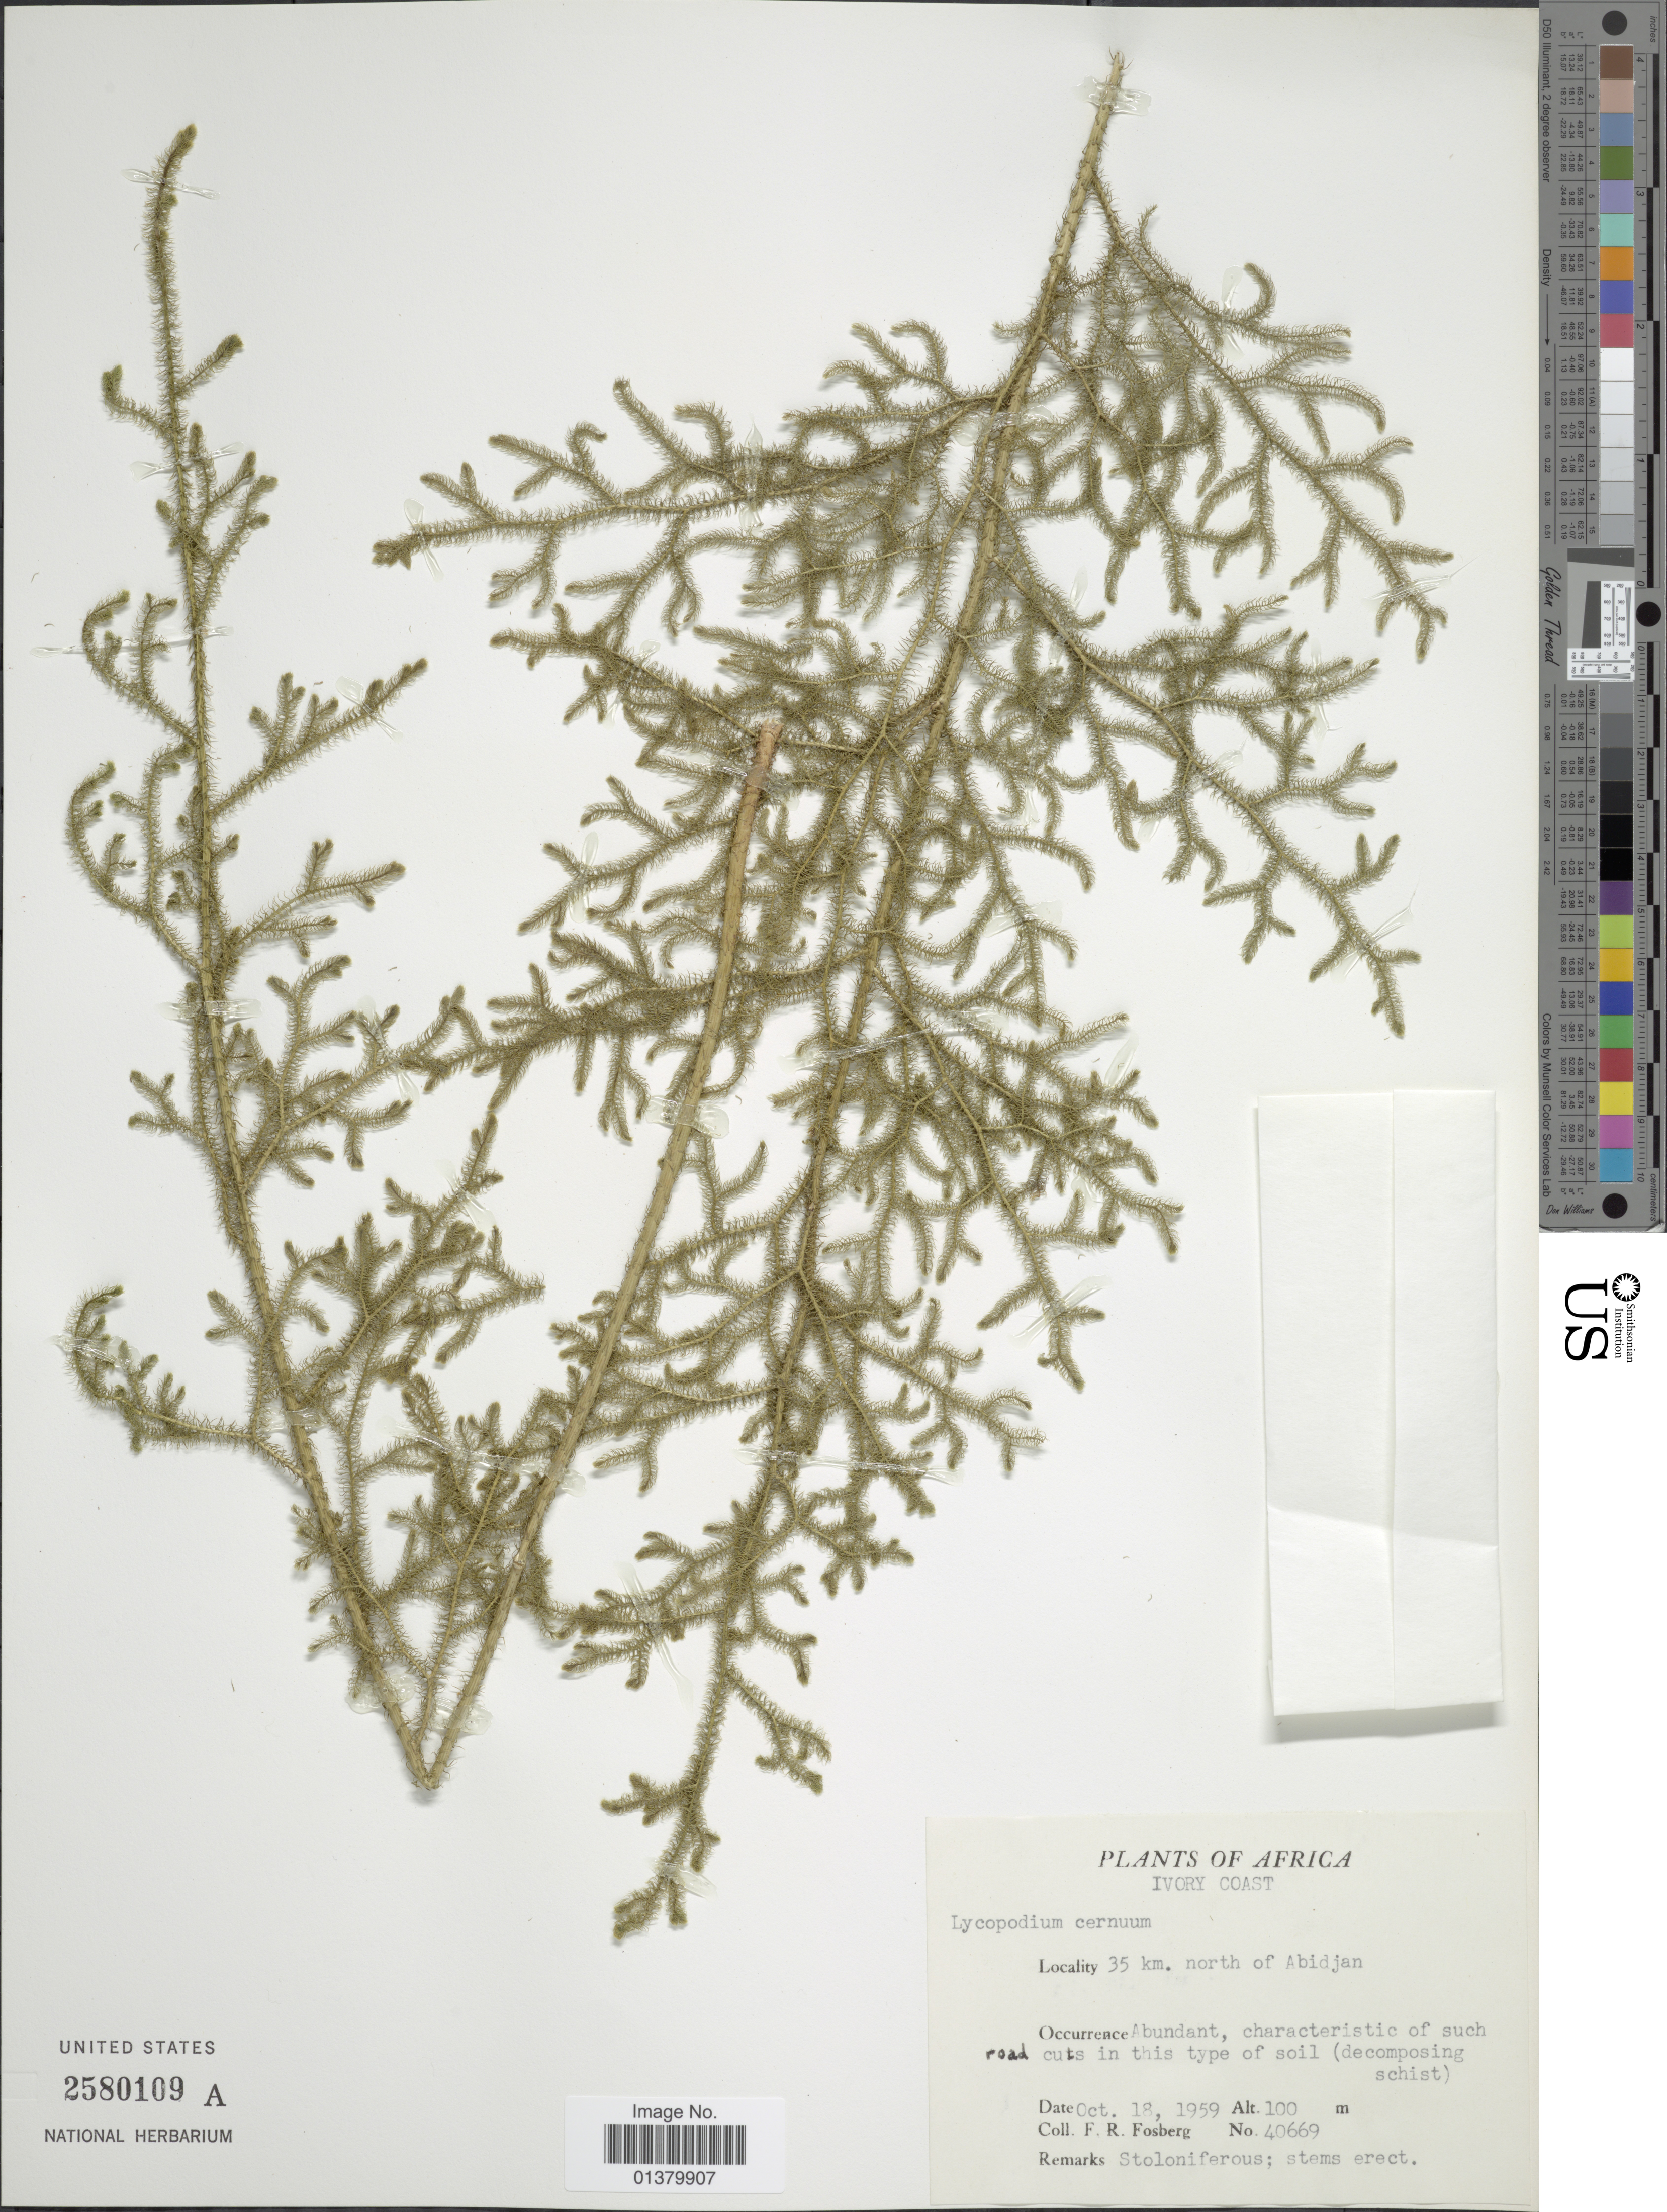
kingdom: Plantae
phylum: Tracheophyta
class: Lycopodiopsida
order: Lycopodiales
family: Lycopodiaceae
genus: Palhinhaea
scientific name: Palhinhaea cernua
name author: (L.) Vasc. & Franco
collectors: F. R. Fosberg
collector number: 40669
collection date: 1959-10-18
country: Ivory Coast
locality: Africa, 35 km. north of Abidjan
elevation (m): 100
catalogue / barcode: US 2580109A